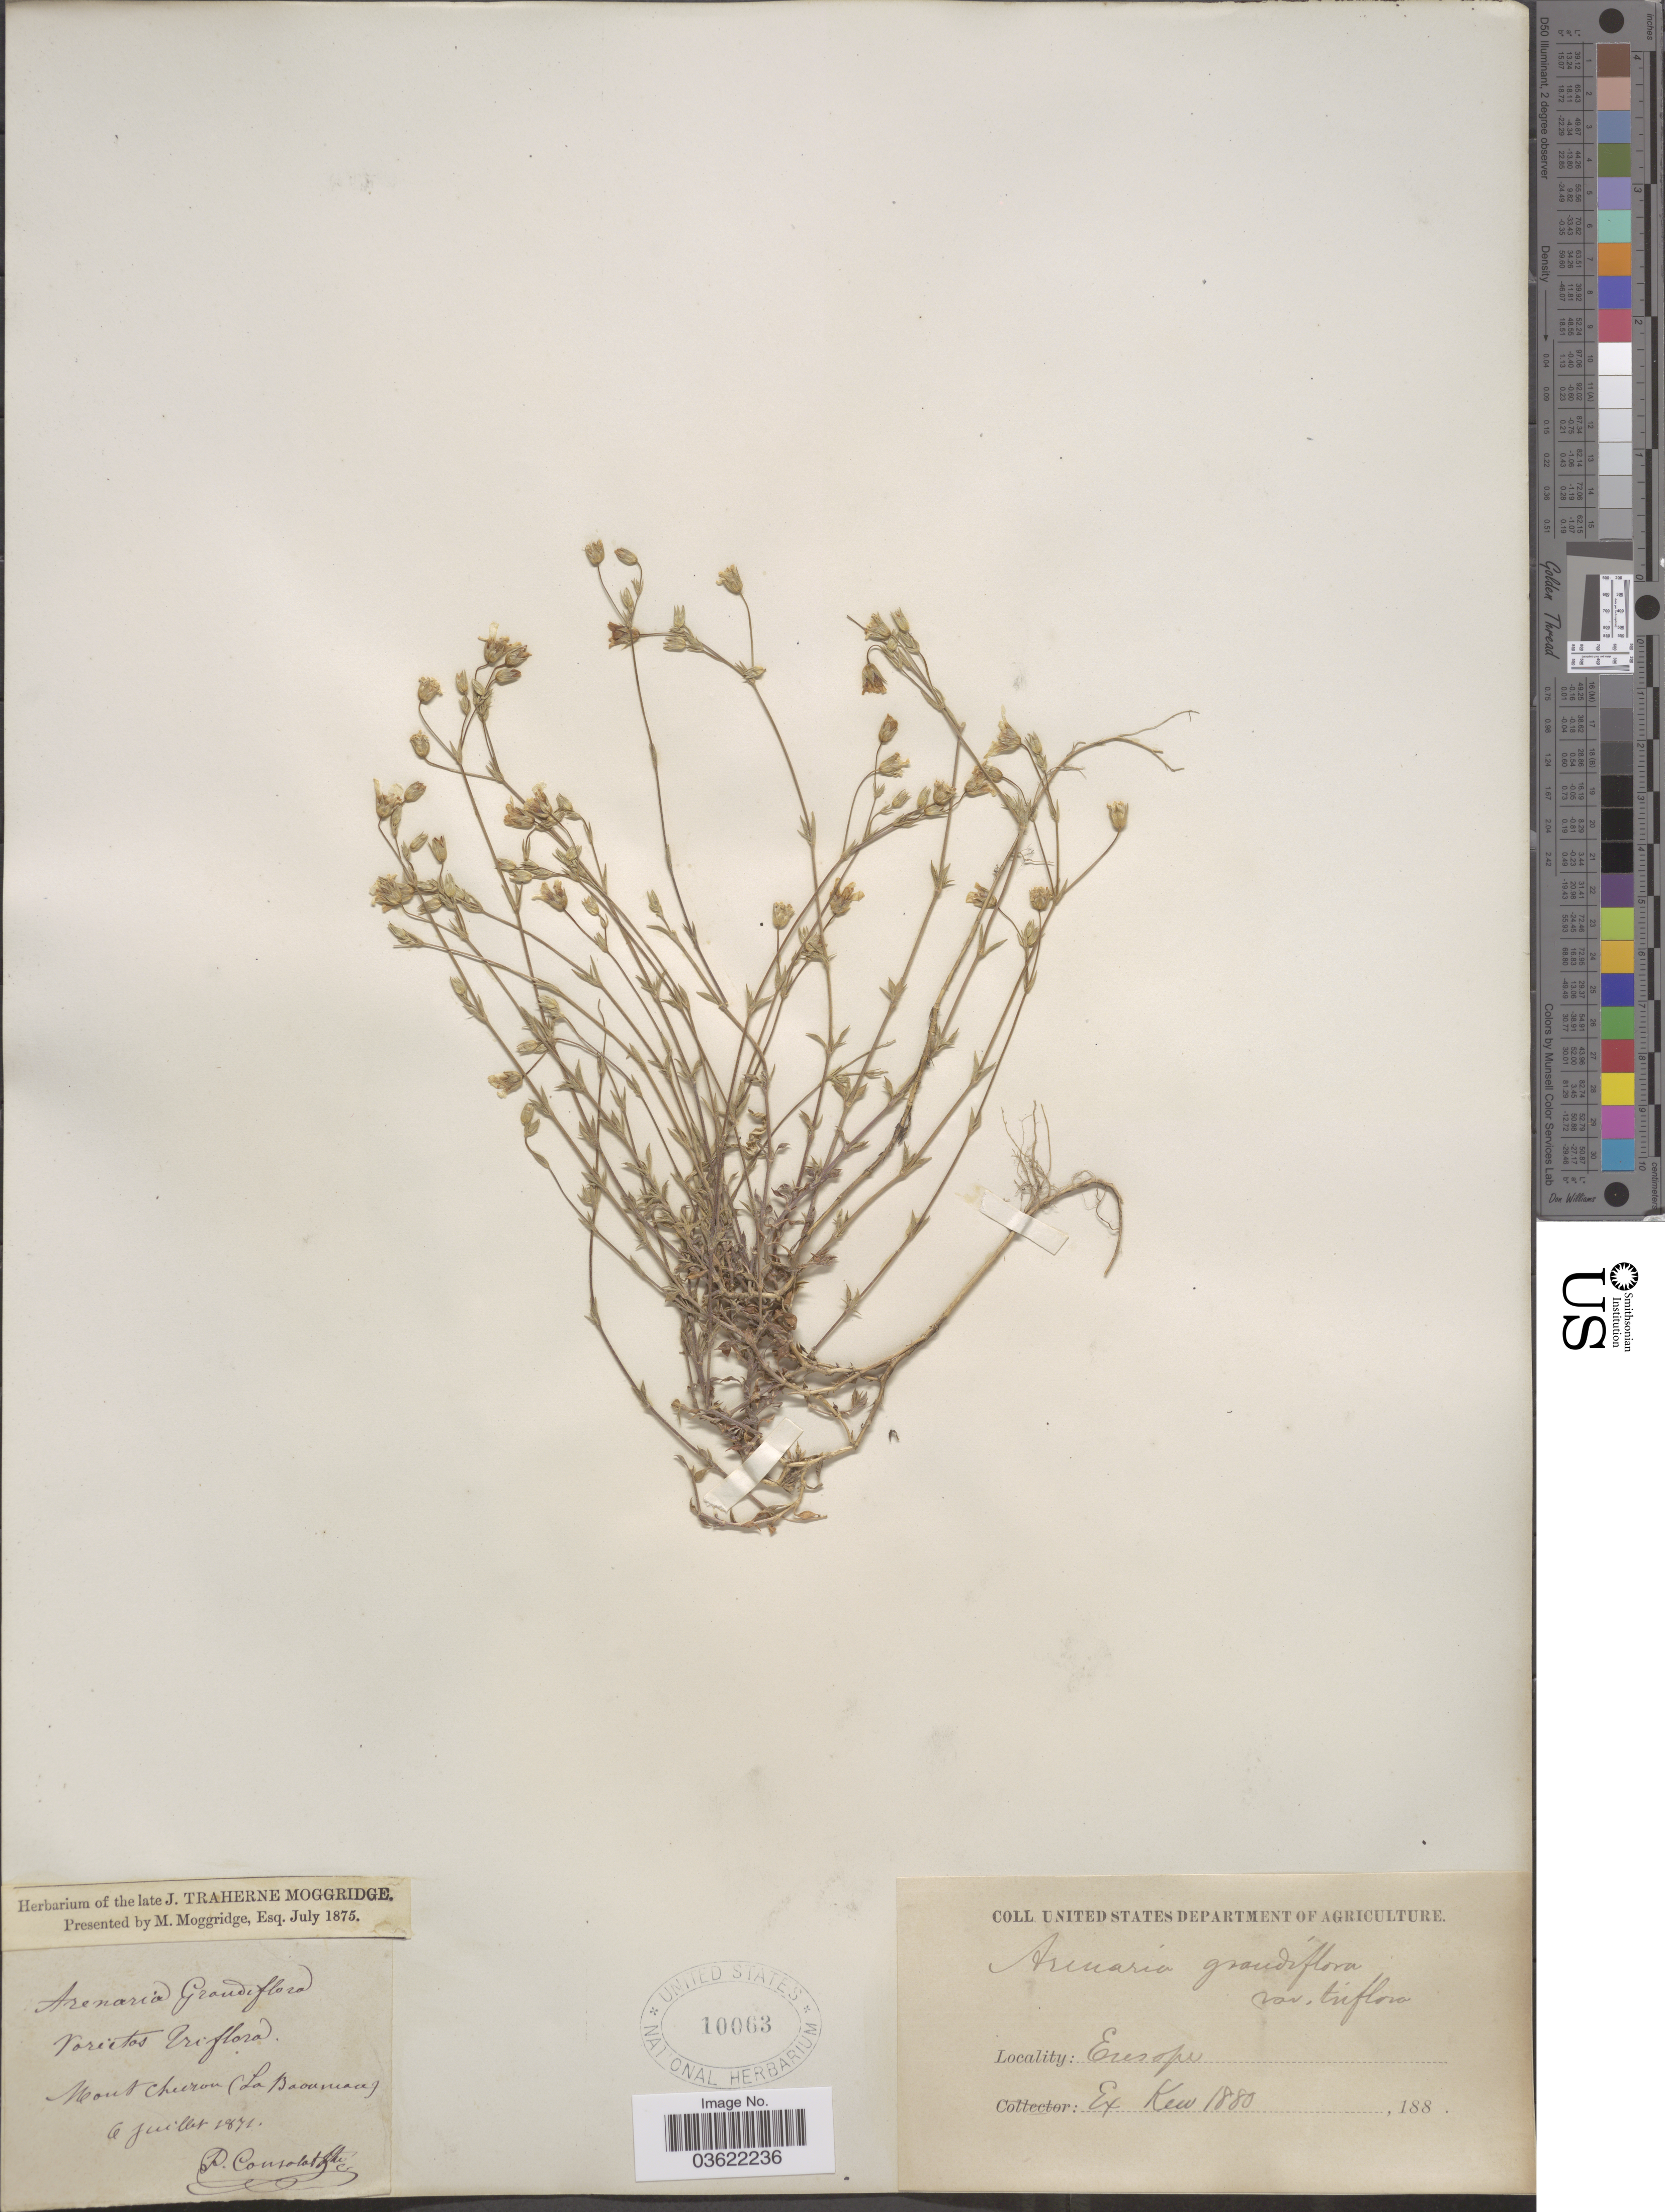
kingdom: Plantae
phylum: Tracheophyta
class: Magnoliopsida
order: Caryophyllales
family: Caryophyllaceae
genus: Arenaria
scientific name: Arenaria grandiflora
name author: L.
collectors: P. Consolat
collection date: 1871-07-06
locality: Mont Churon (La Baounauce). [interpreted] Europe.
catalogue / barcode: US 10063